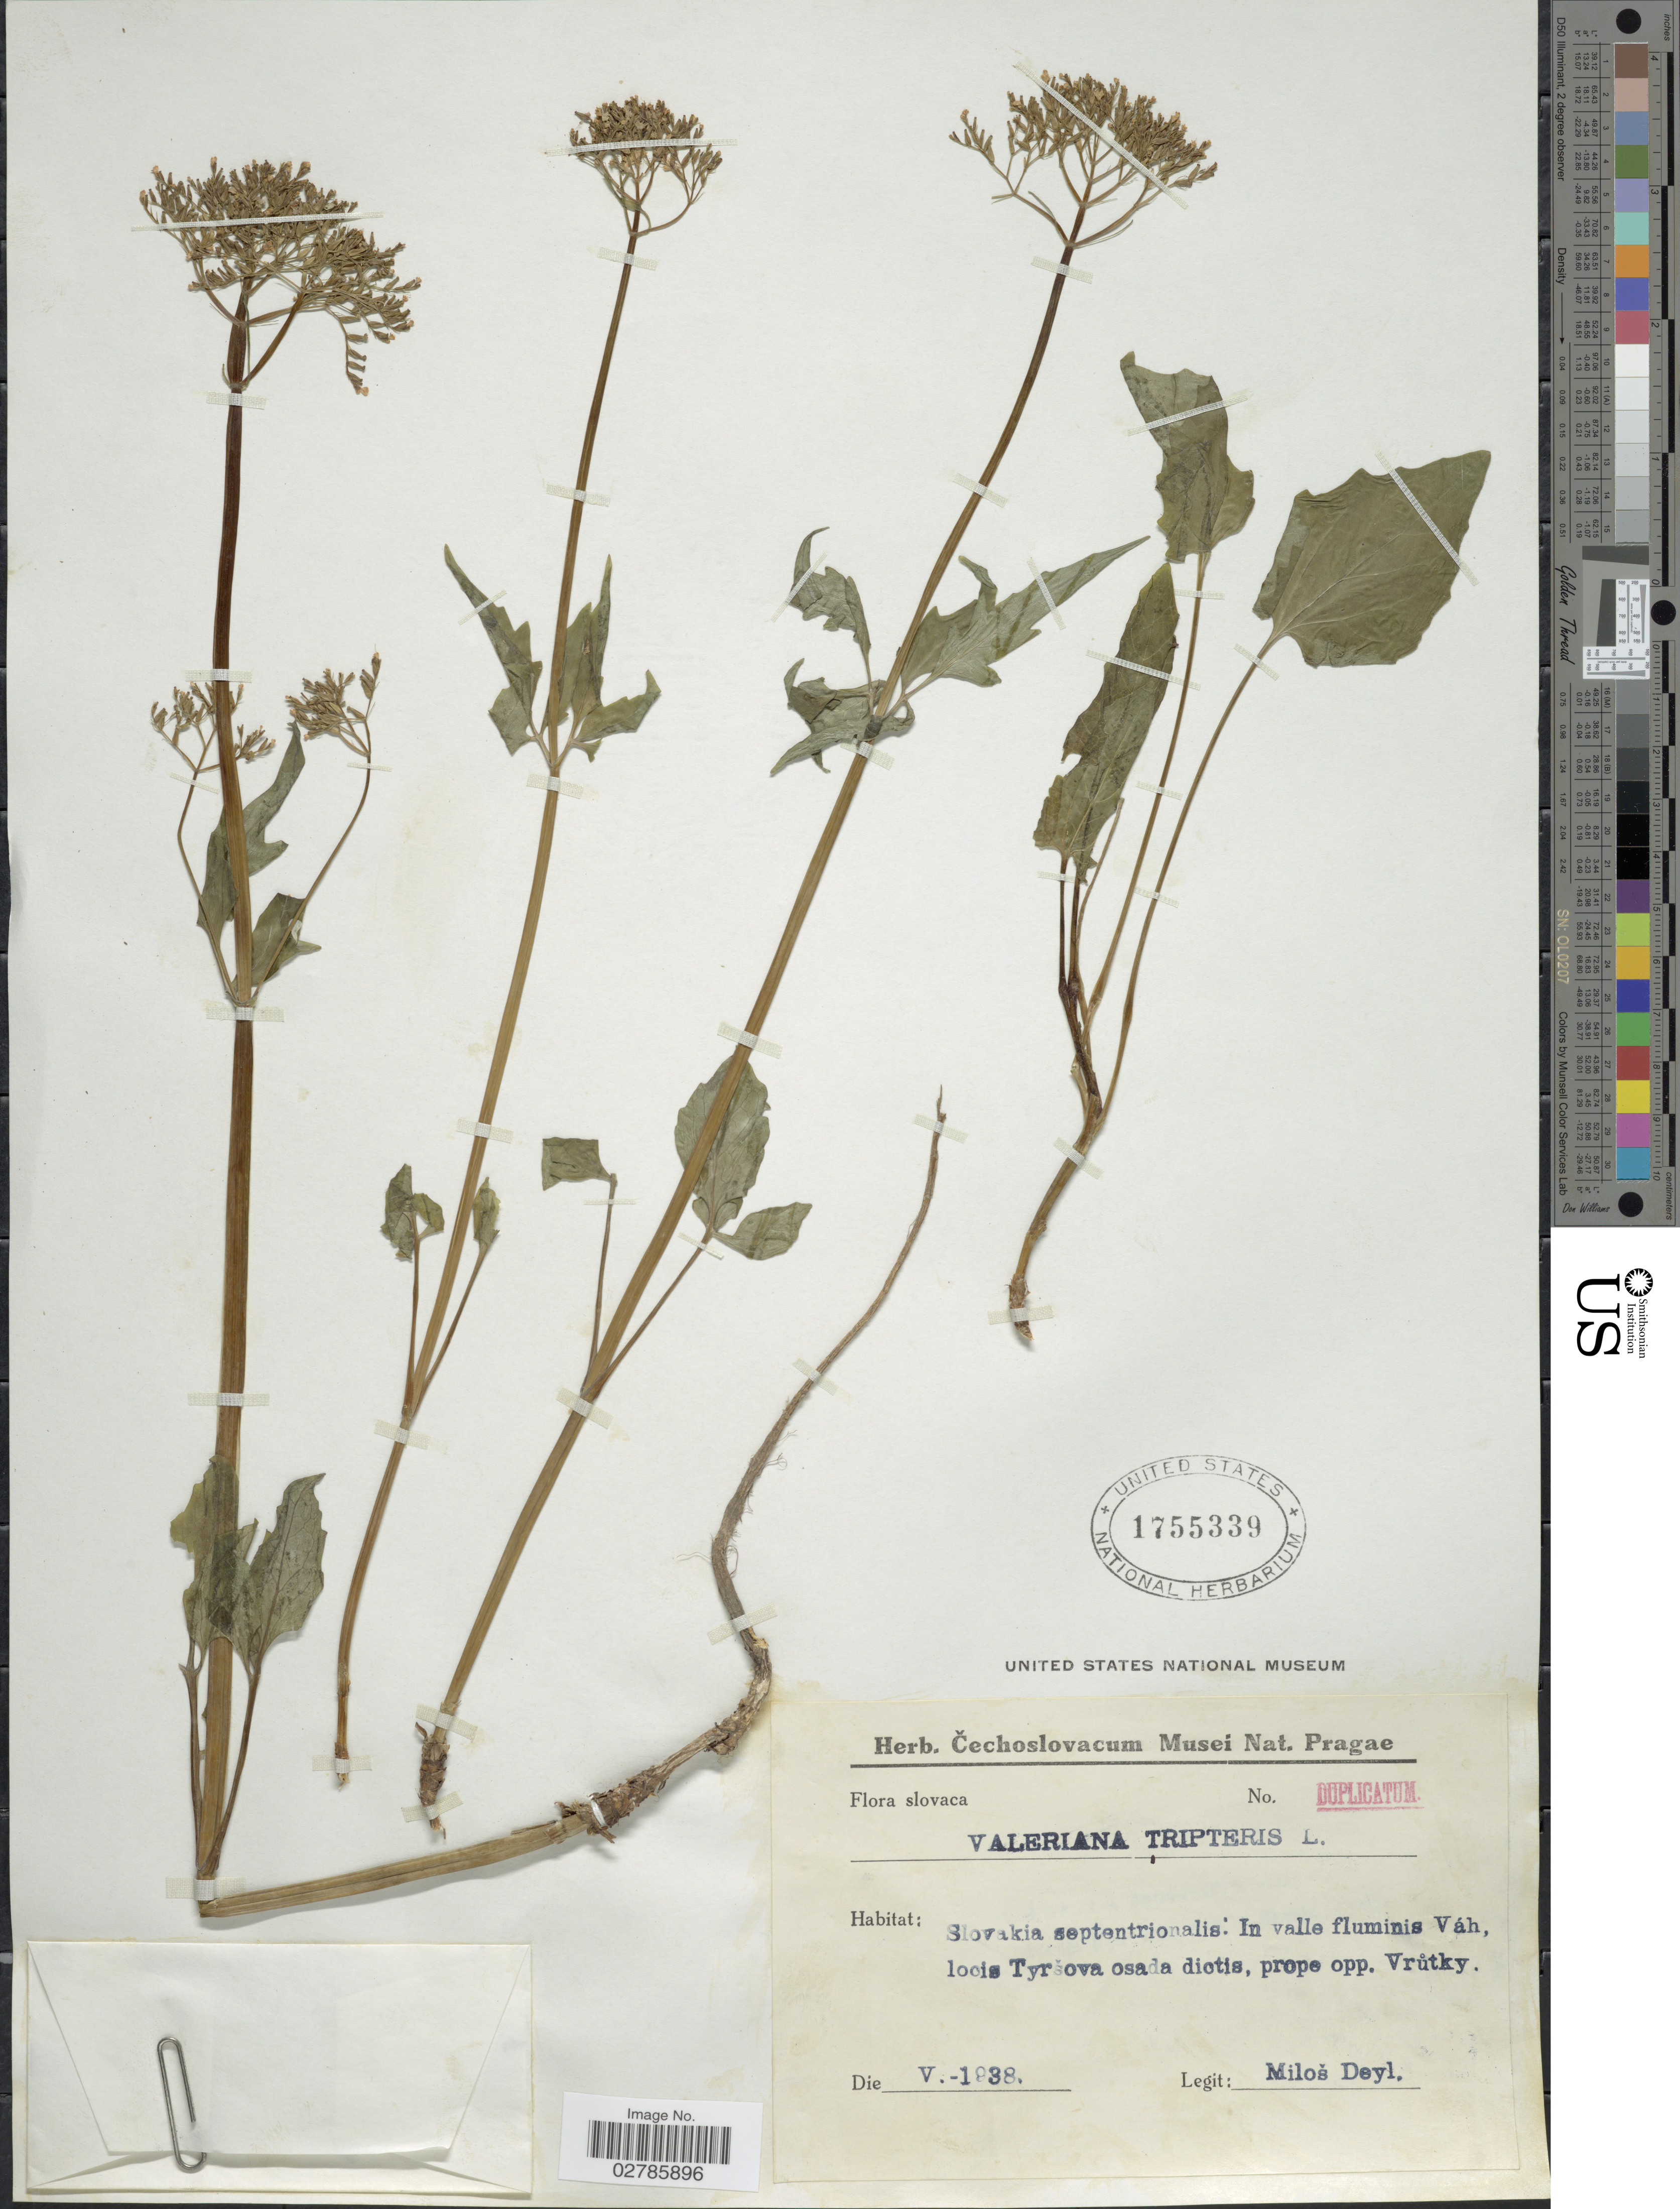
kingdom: Plantae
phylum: Tracheophyta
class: Magnoliopsida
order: Dipsacales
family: Caprifoliaceae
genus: Valeriana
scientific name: Valeriana tripteris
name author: L.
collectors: M. Deyl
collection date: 1938-05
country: Slovakia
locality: Slovakia septentrionalis: In valle fluminis Váh, locis Tyrsova osada dictis, prope opp. Vrutky.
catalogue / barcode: US 1755339